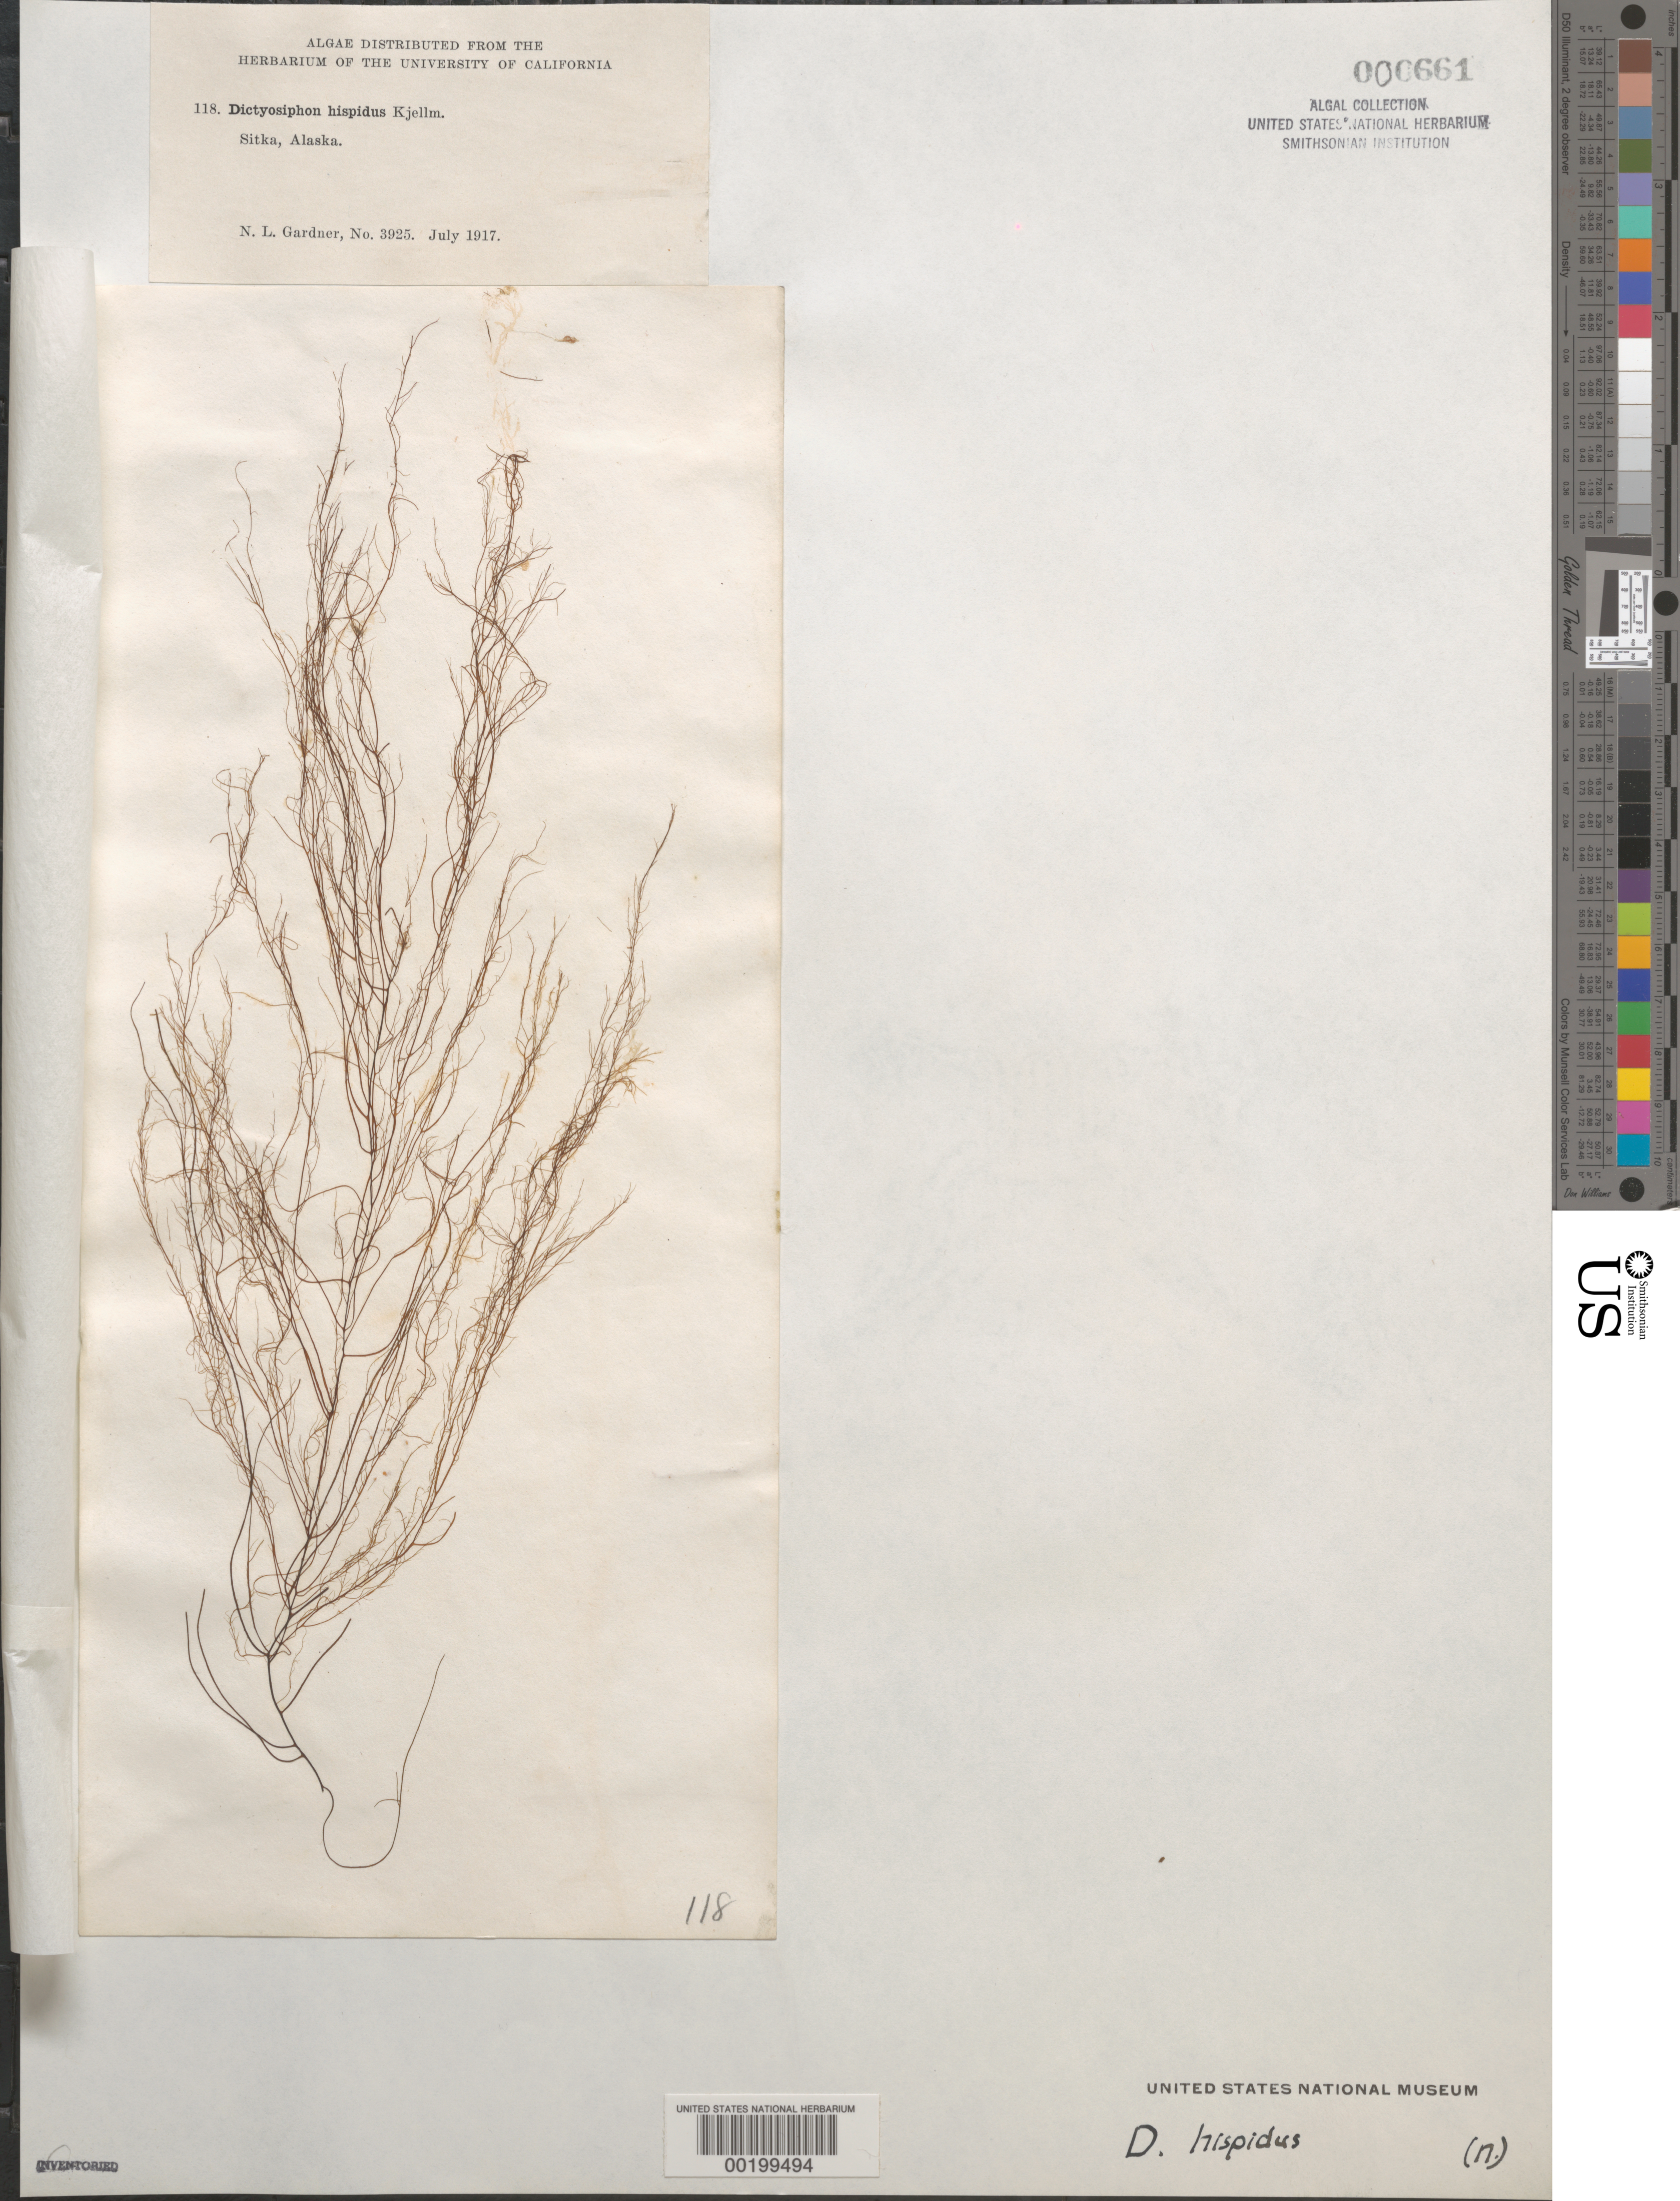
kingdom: Chromista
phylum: Ochrophyta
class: Phaeophyceae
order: Dictyosiphonales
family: Dictyosiphonaceae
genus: Dictyosiphon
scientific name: Dictyosiphon foeniculaceus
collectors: N. Gardner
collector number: NLG 3925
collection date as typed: Jul 1917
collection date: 1917-07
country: United States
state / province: Alaska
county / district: Sitka Division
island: Baranof Island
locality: Sitka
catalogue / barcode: US 661